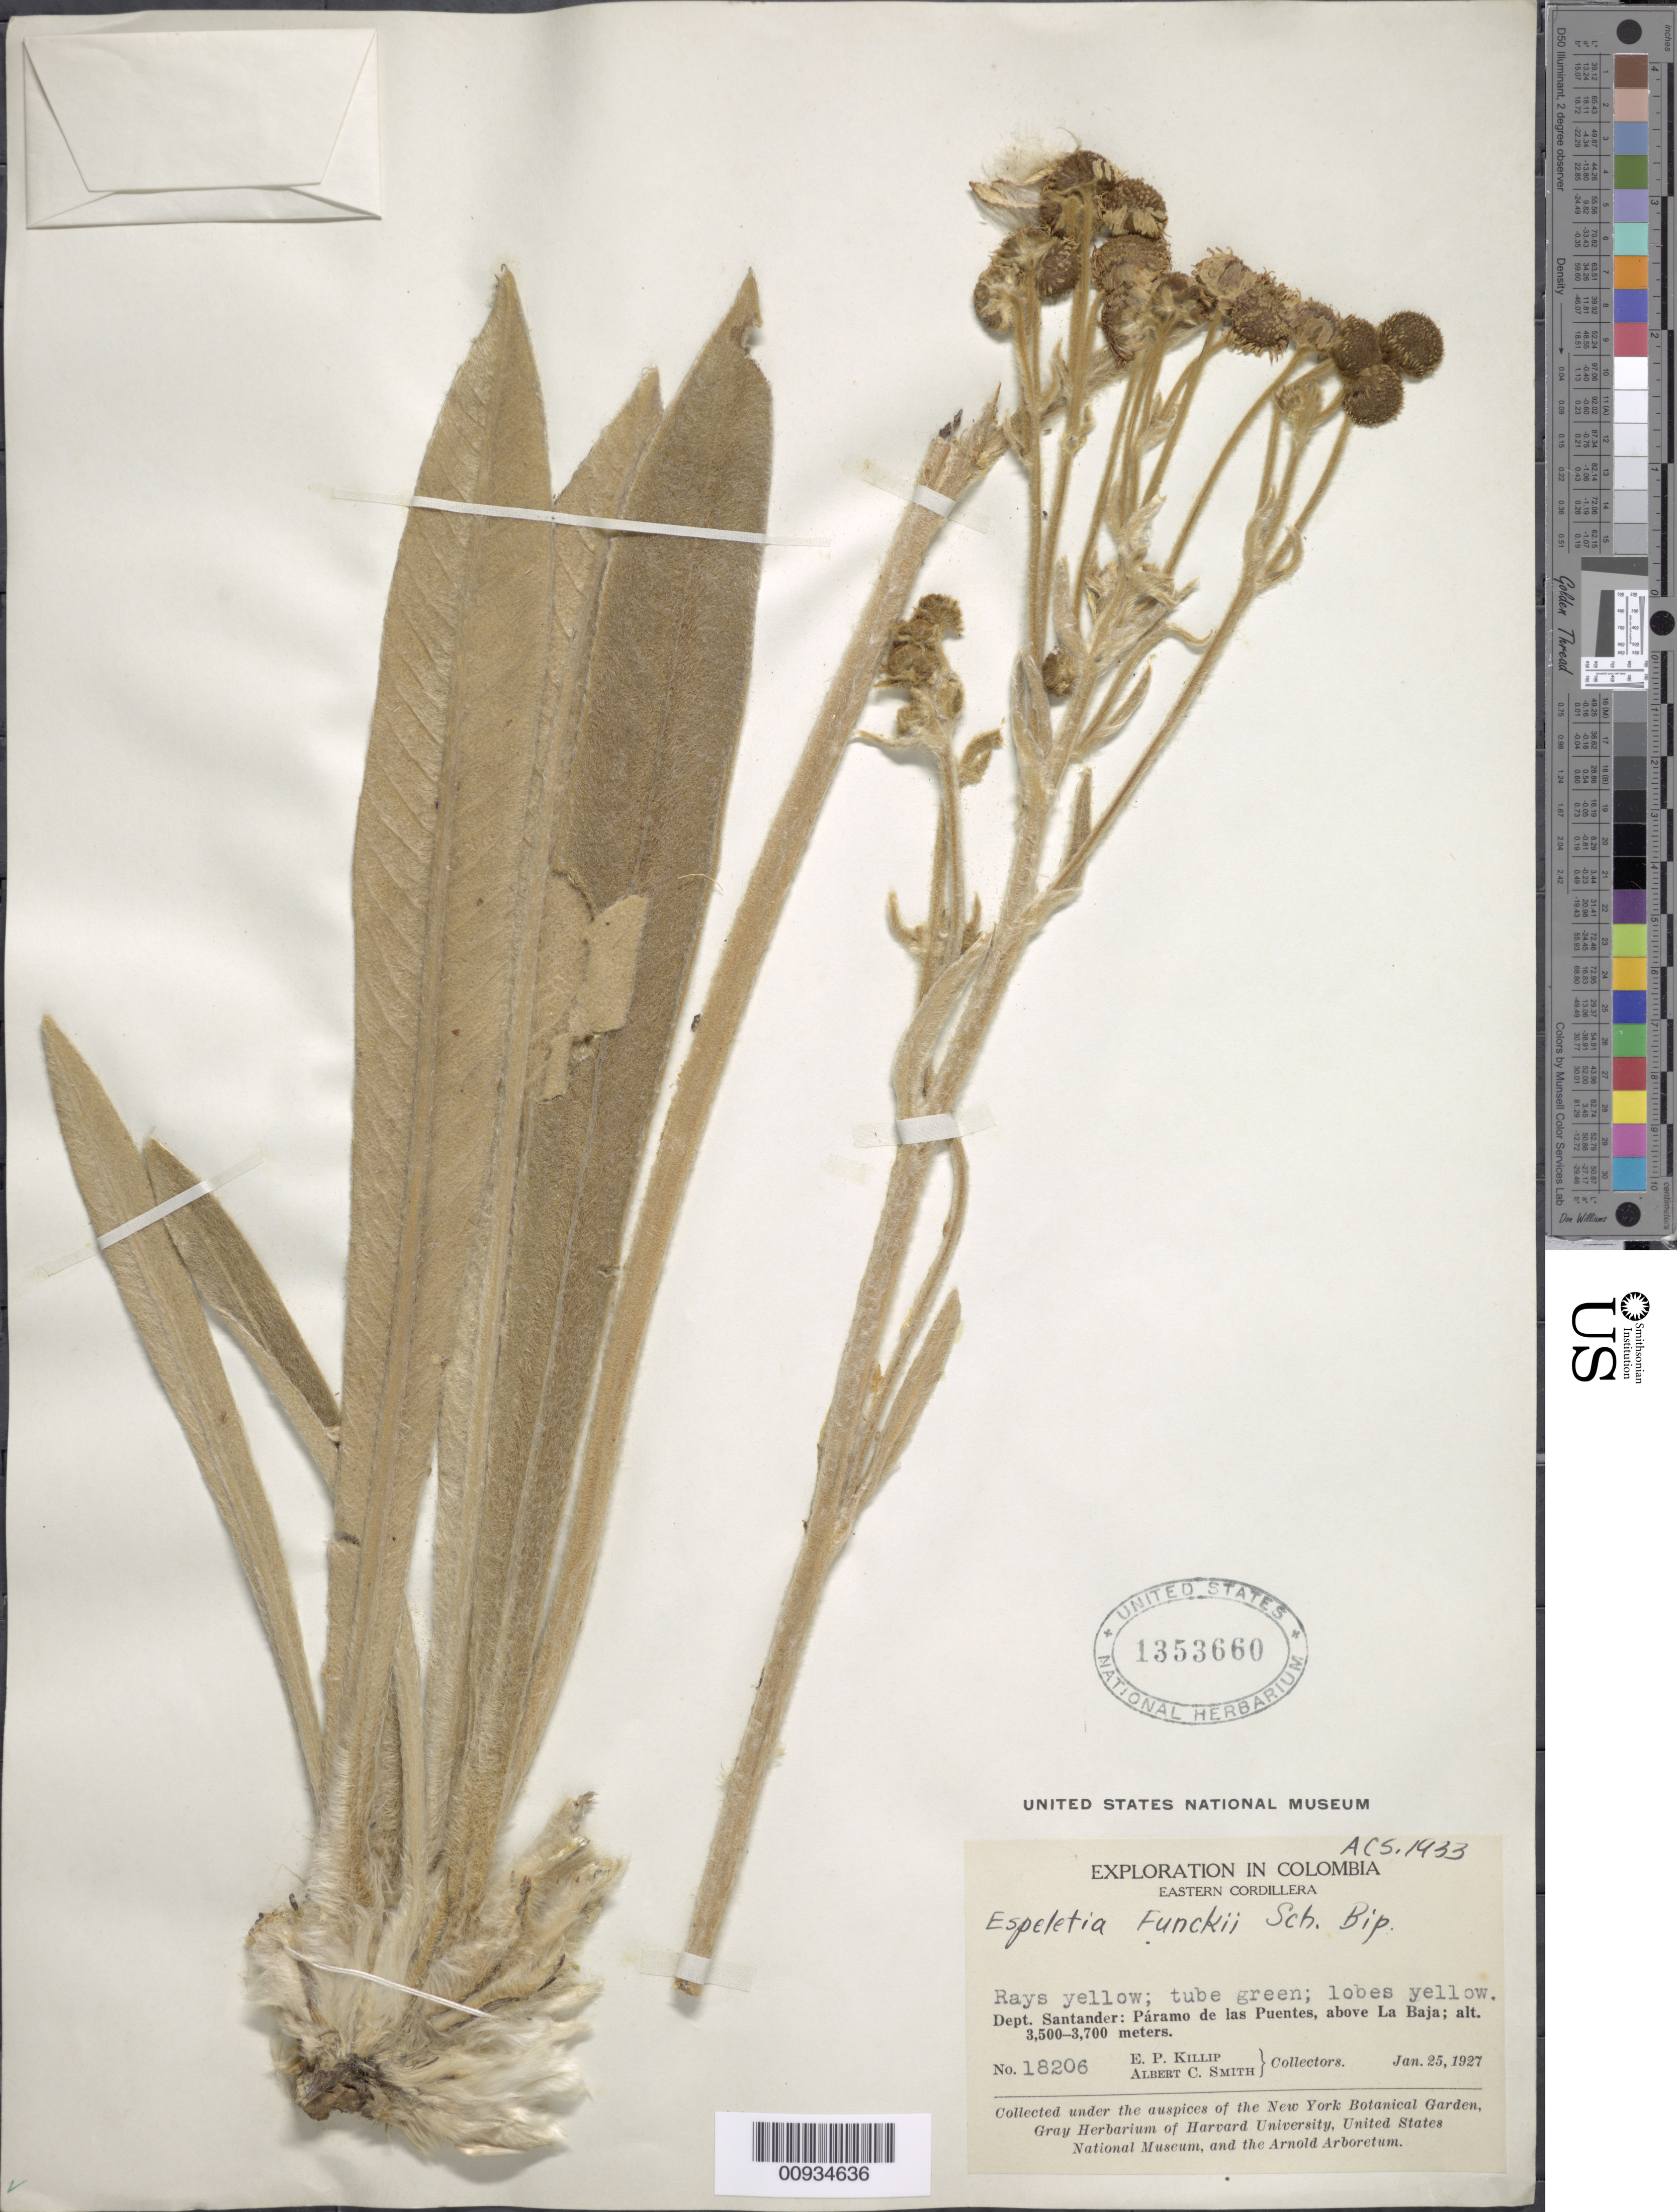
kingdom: Plantae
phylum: Tracheophyta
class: Magnoliopsida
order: Asterales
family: Asteraceae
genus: Espeletiopsis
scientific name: Espeletiopsis funckii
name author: (Sch. Bip. ex Wedd.) Cuatrec.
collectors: E. P. Killip & A. C. Smith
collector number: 18206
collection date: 1927-01-25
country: Colombia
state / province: Santander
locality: Páramo de los Puentes. Above La Baja.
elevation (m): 3500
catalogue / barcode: US 1353660